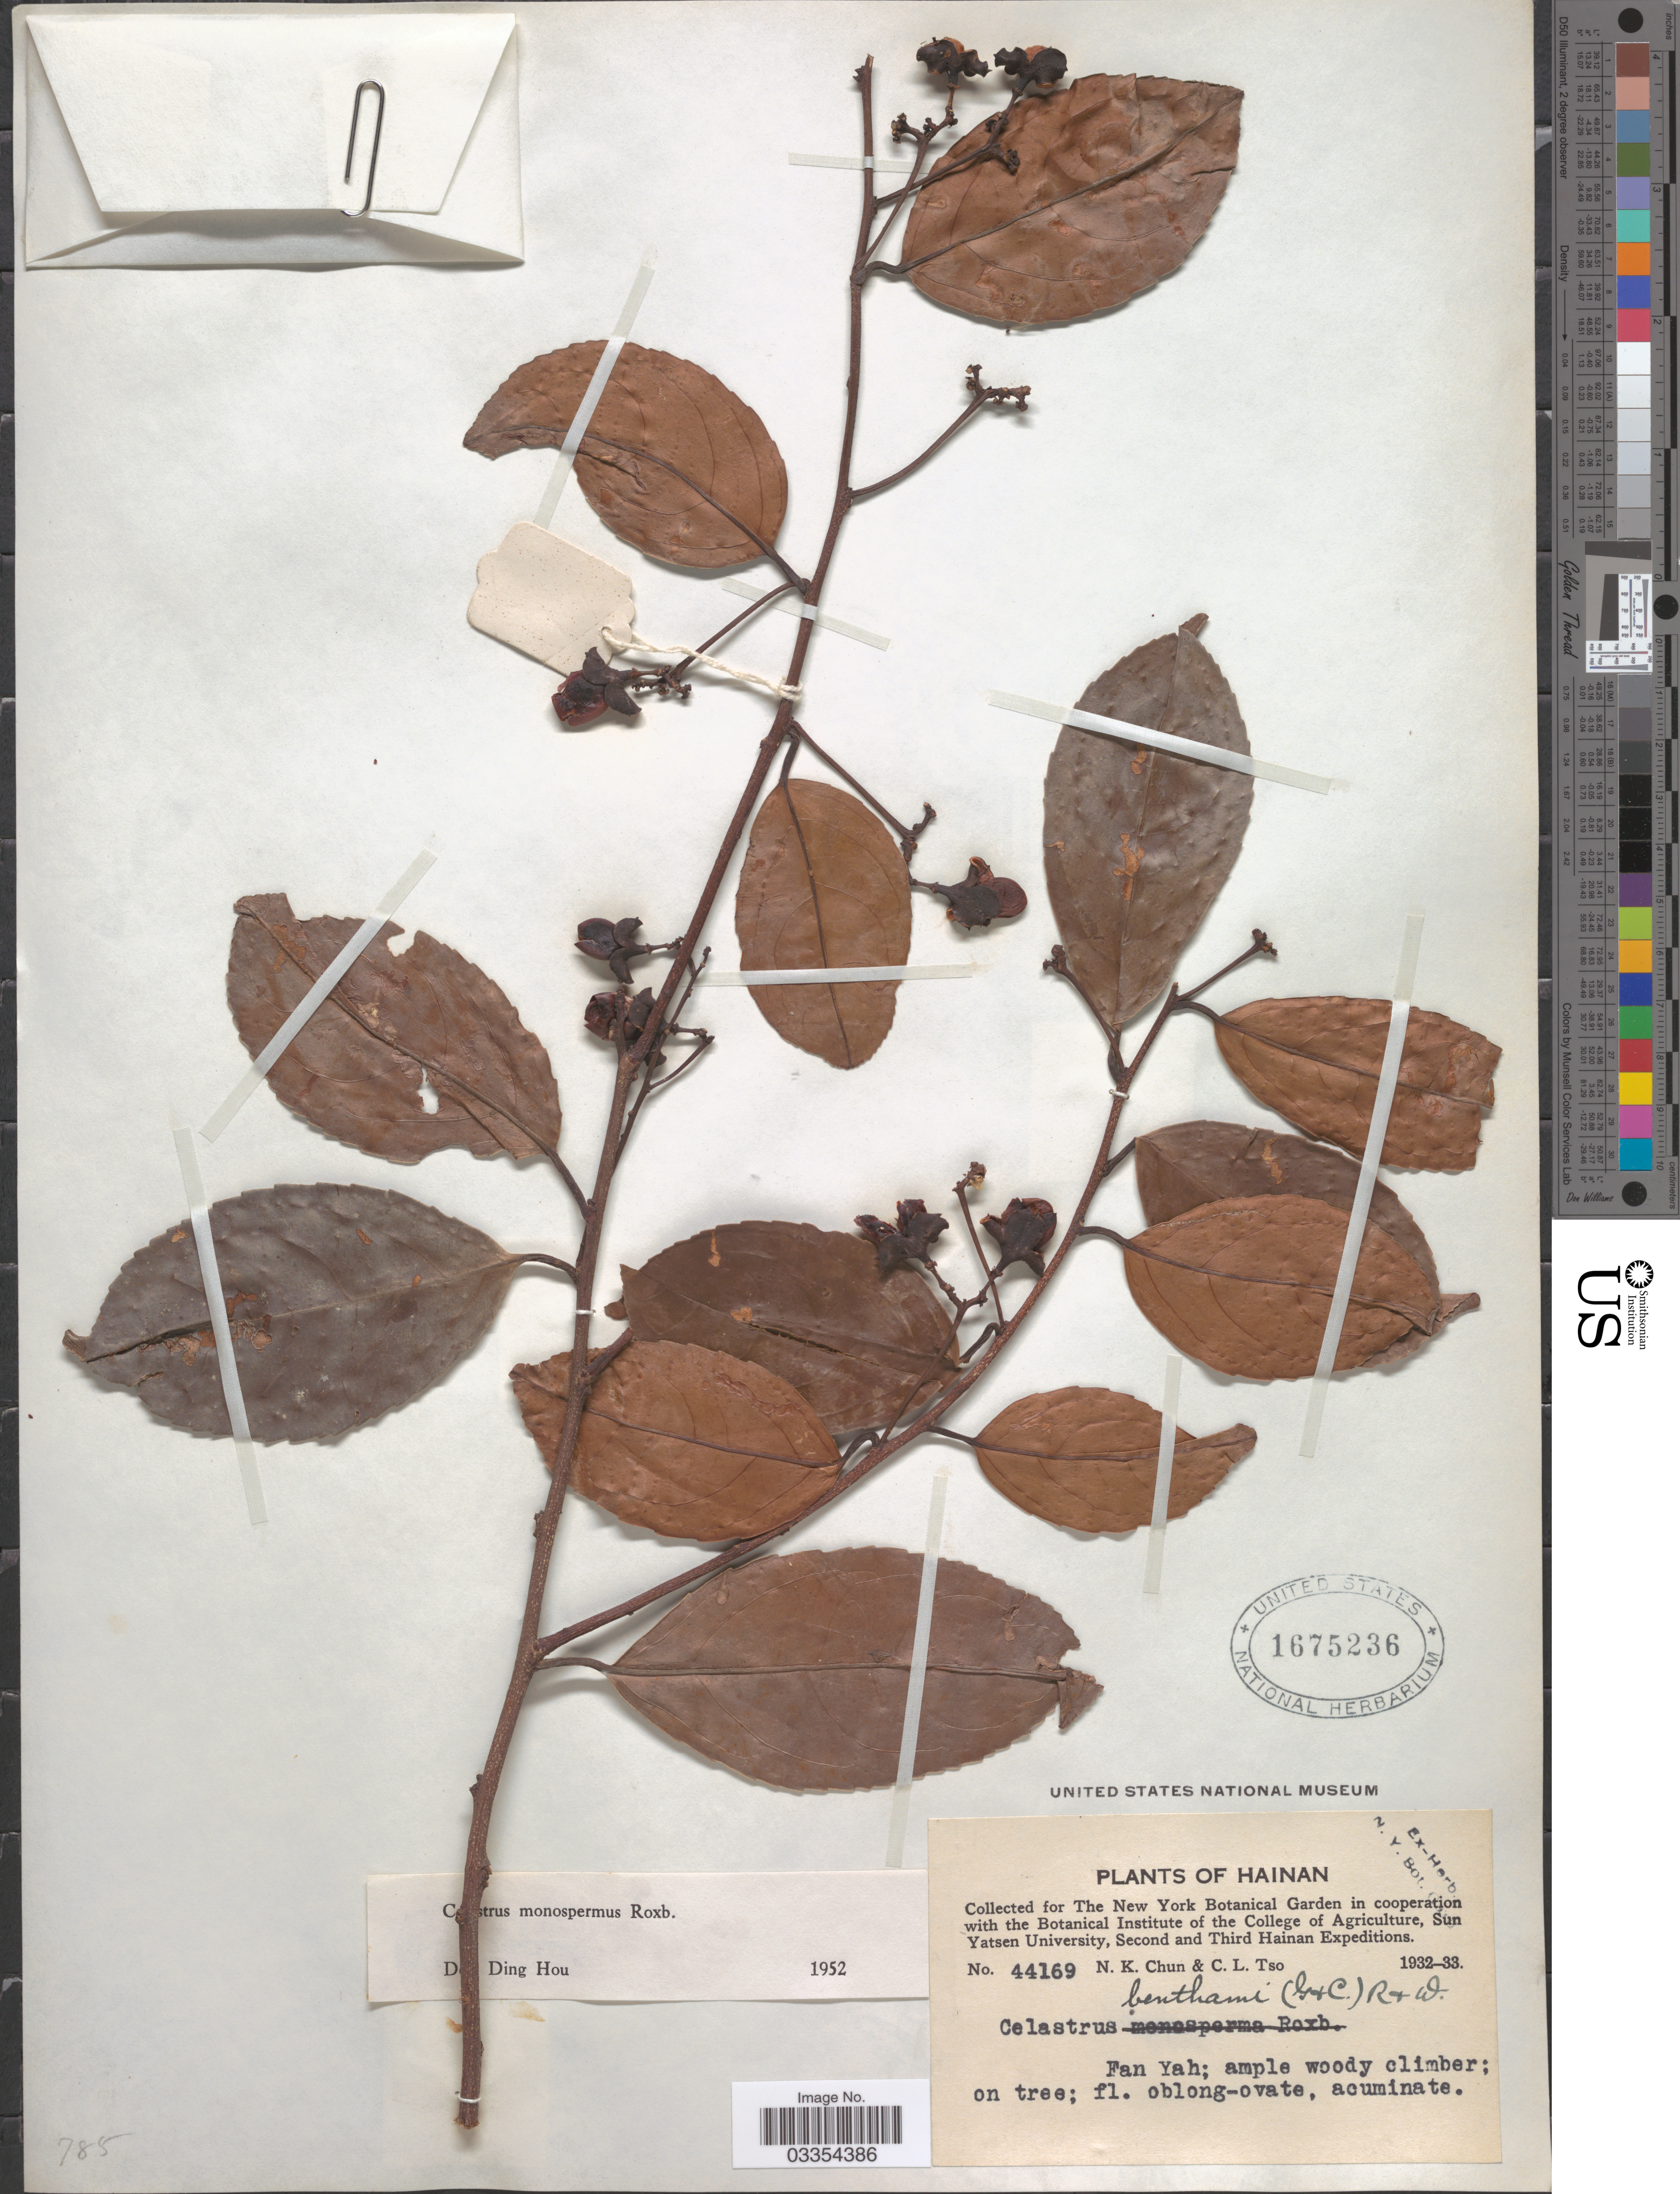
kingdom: Plantae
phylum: Tracheophyta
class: Magnoliopsida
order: Celastrales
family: Celastraceae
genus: Celastrus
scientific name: Celastrus monospermus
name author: Roxb.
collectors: N. K. Chun & C. Tso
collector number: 44169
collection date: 1932/1933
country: China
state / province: Hainan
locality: Fan Yah.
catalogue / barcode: US 1675236